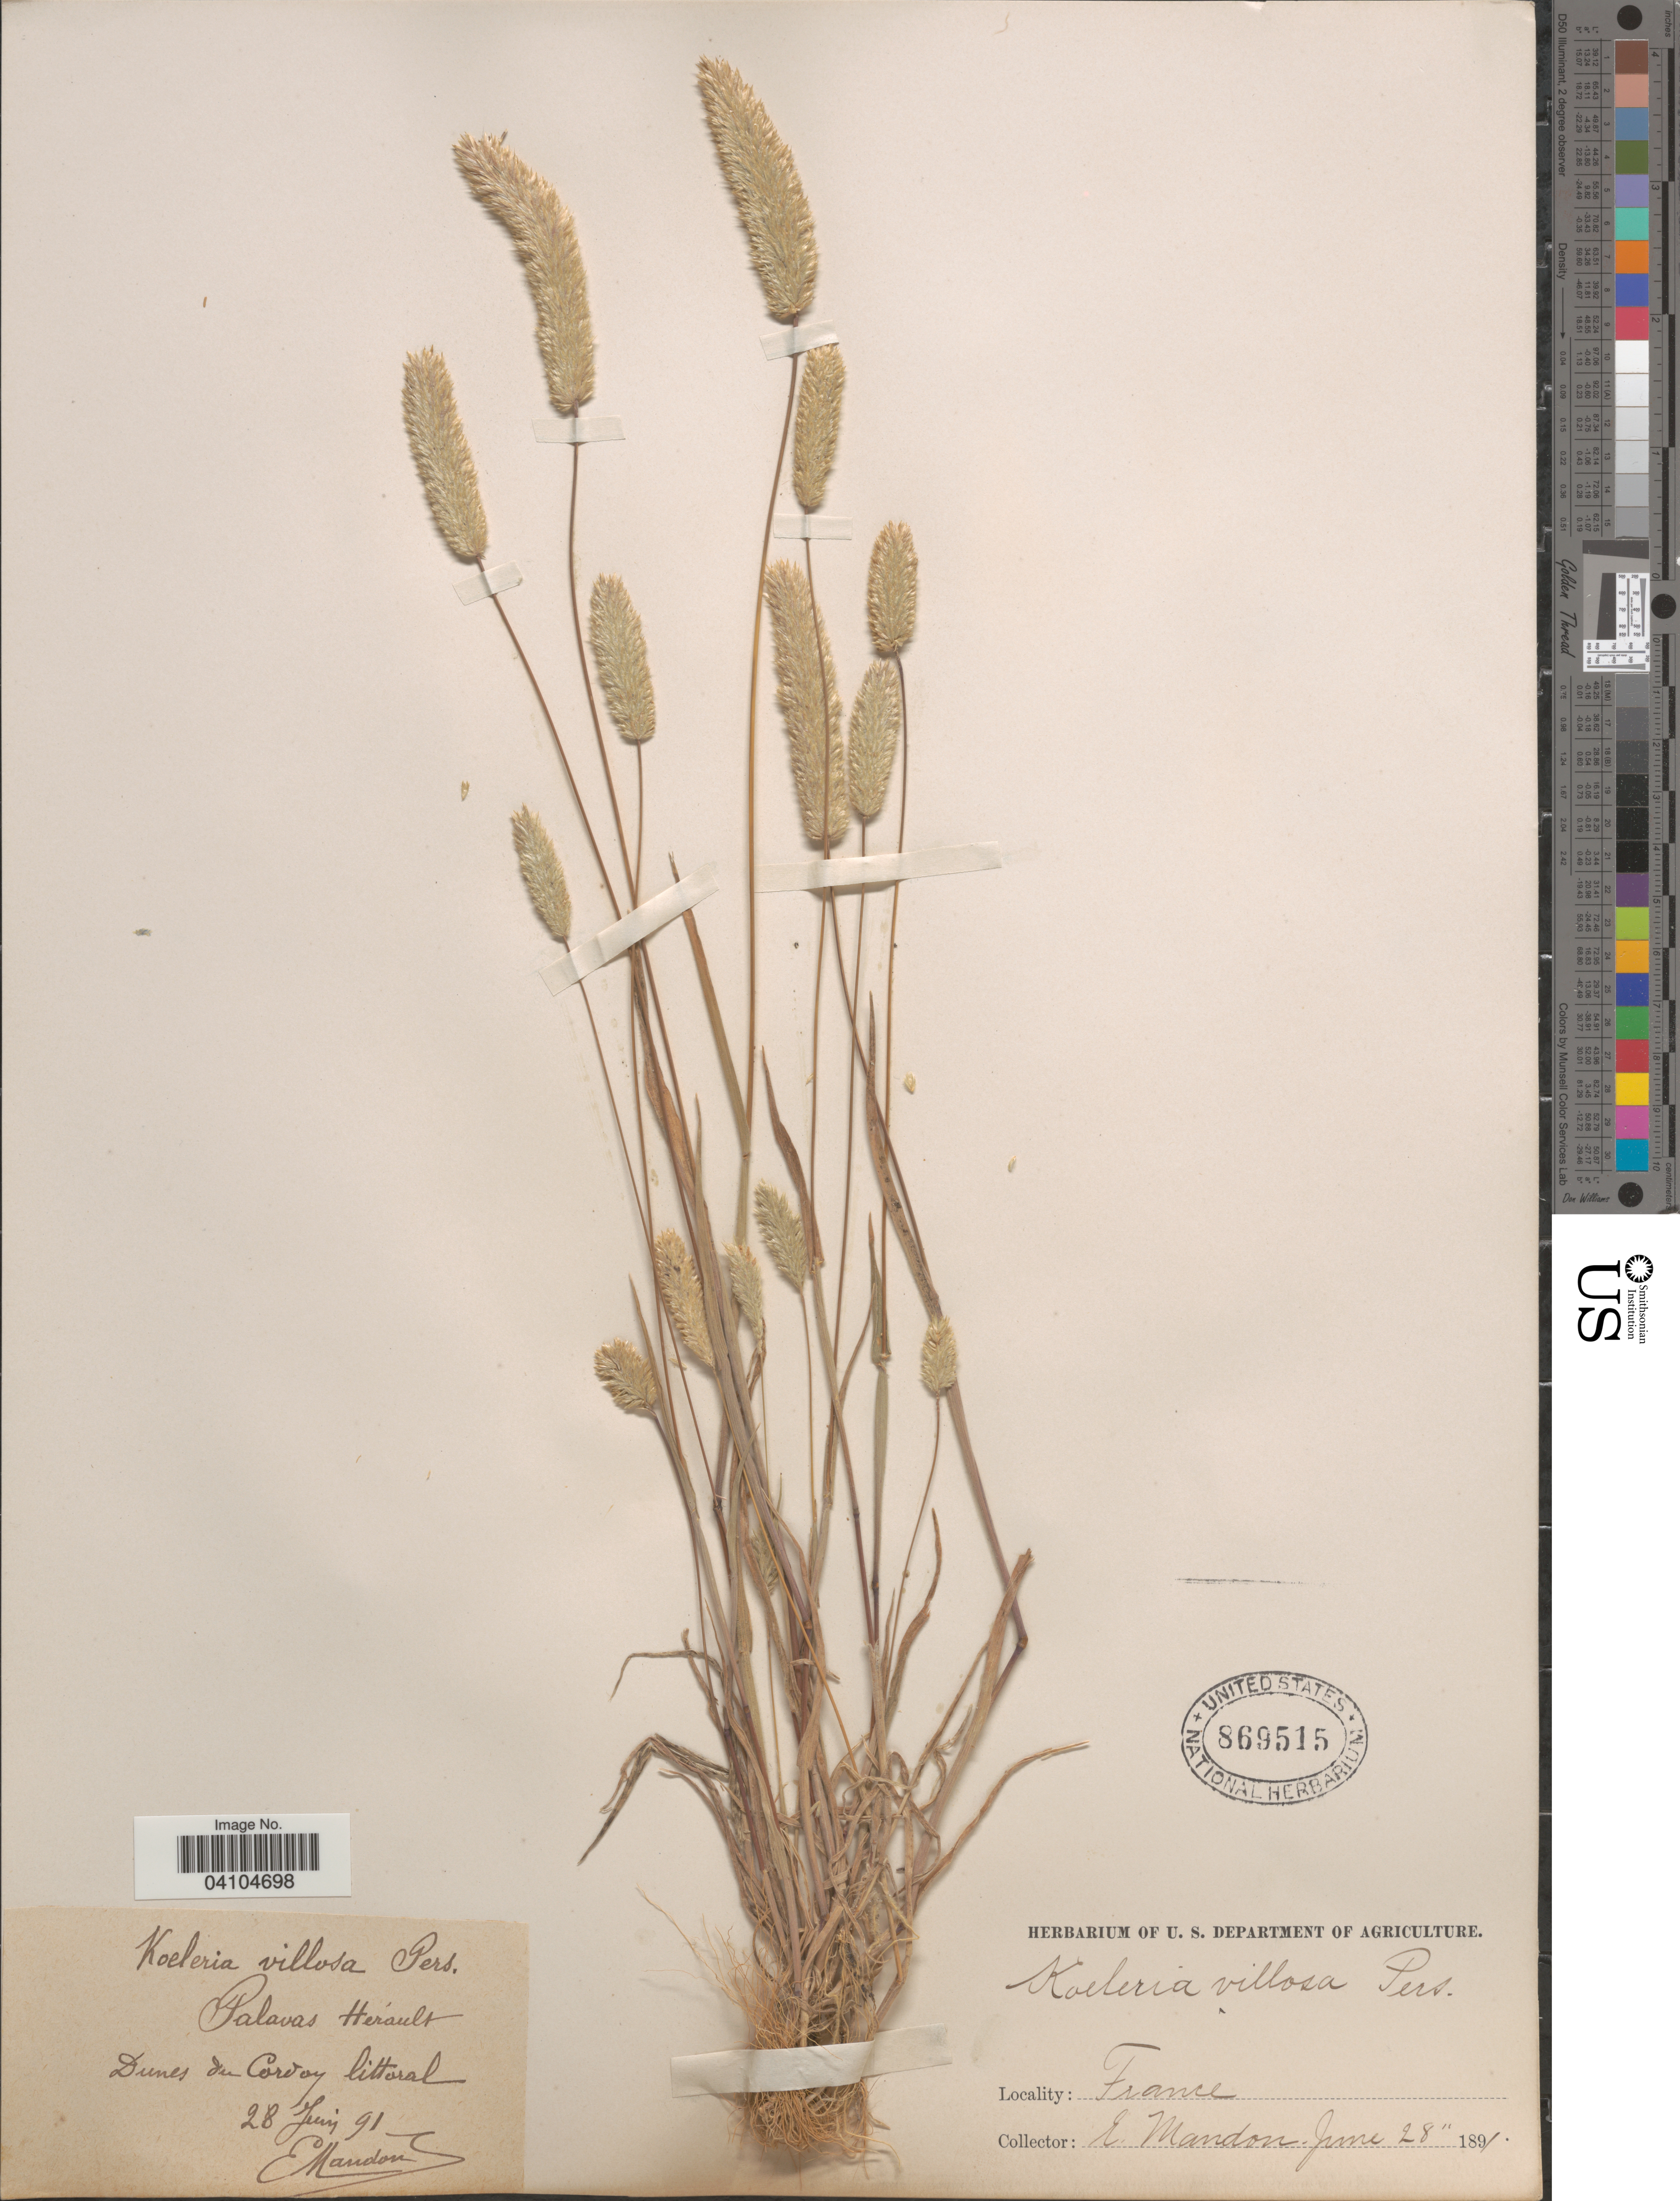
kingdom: Plantae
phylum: Tracheophyta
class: Liliopsida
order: Poales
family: Poaceae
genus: Rostraria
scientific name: Rostraria litorea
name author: (All.) Holub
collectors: E. Mandon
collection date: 1891-06-28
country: France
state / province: Occitanie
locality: Palavas Hérault. Dunes du Cordoy littoral.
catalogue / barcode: US 869515